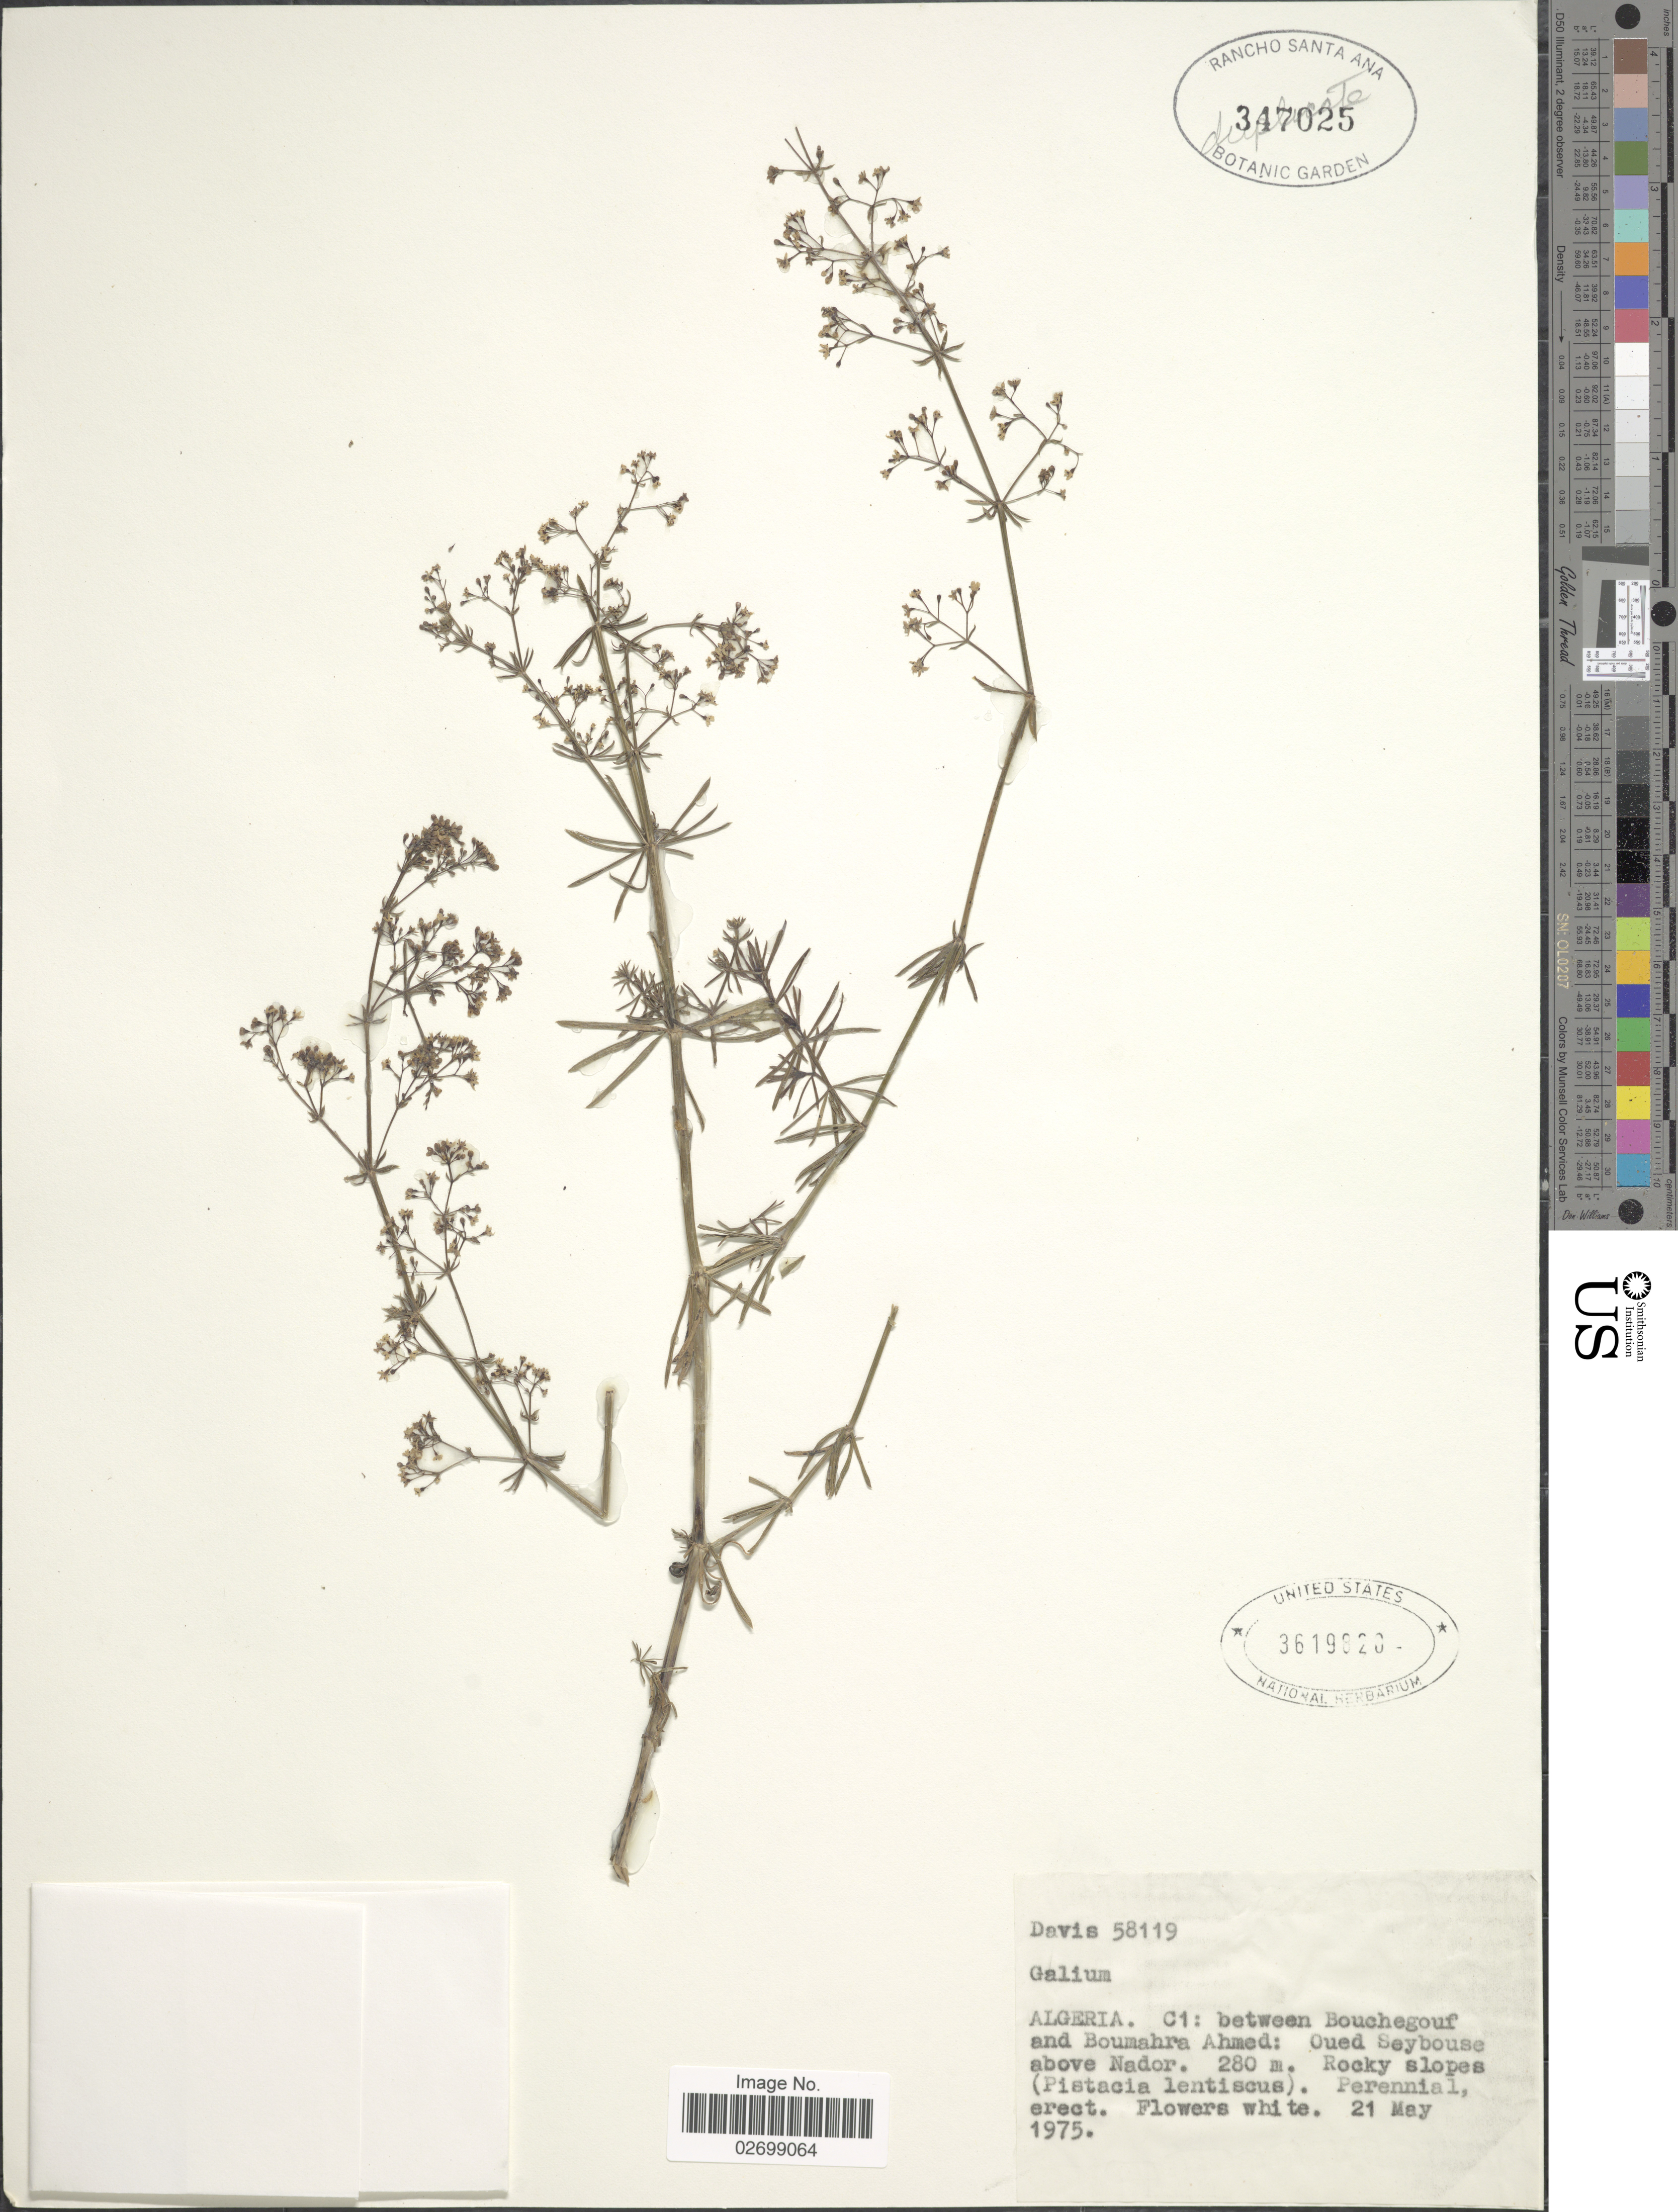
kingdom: Plantae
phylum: Tracheophyta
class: Magnoliopsida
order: Gentianales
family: Rubiaceae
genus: Galium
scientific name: Galium sp.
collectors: -. Davis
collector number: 58119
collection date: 1975-05-21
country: Algeria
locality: C1: between Bouchegouf and Boumahra Ahmed: Qued Seybouse abvoe Nador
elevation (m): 280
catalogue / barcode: US 3619820